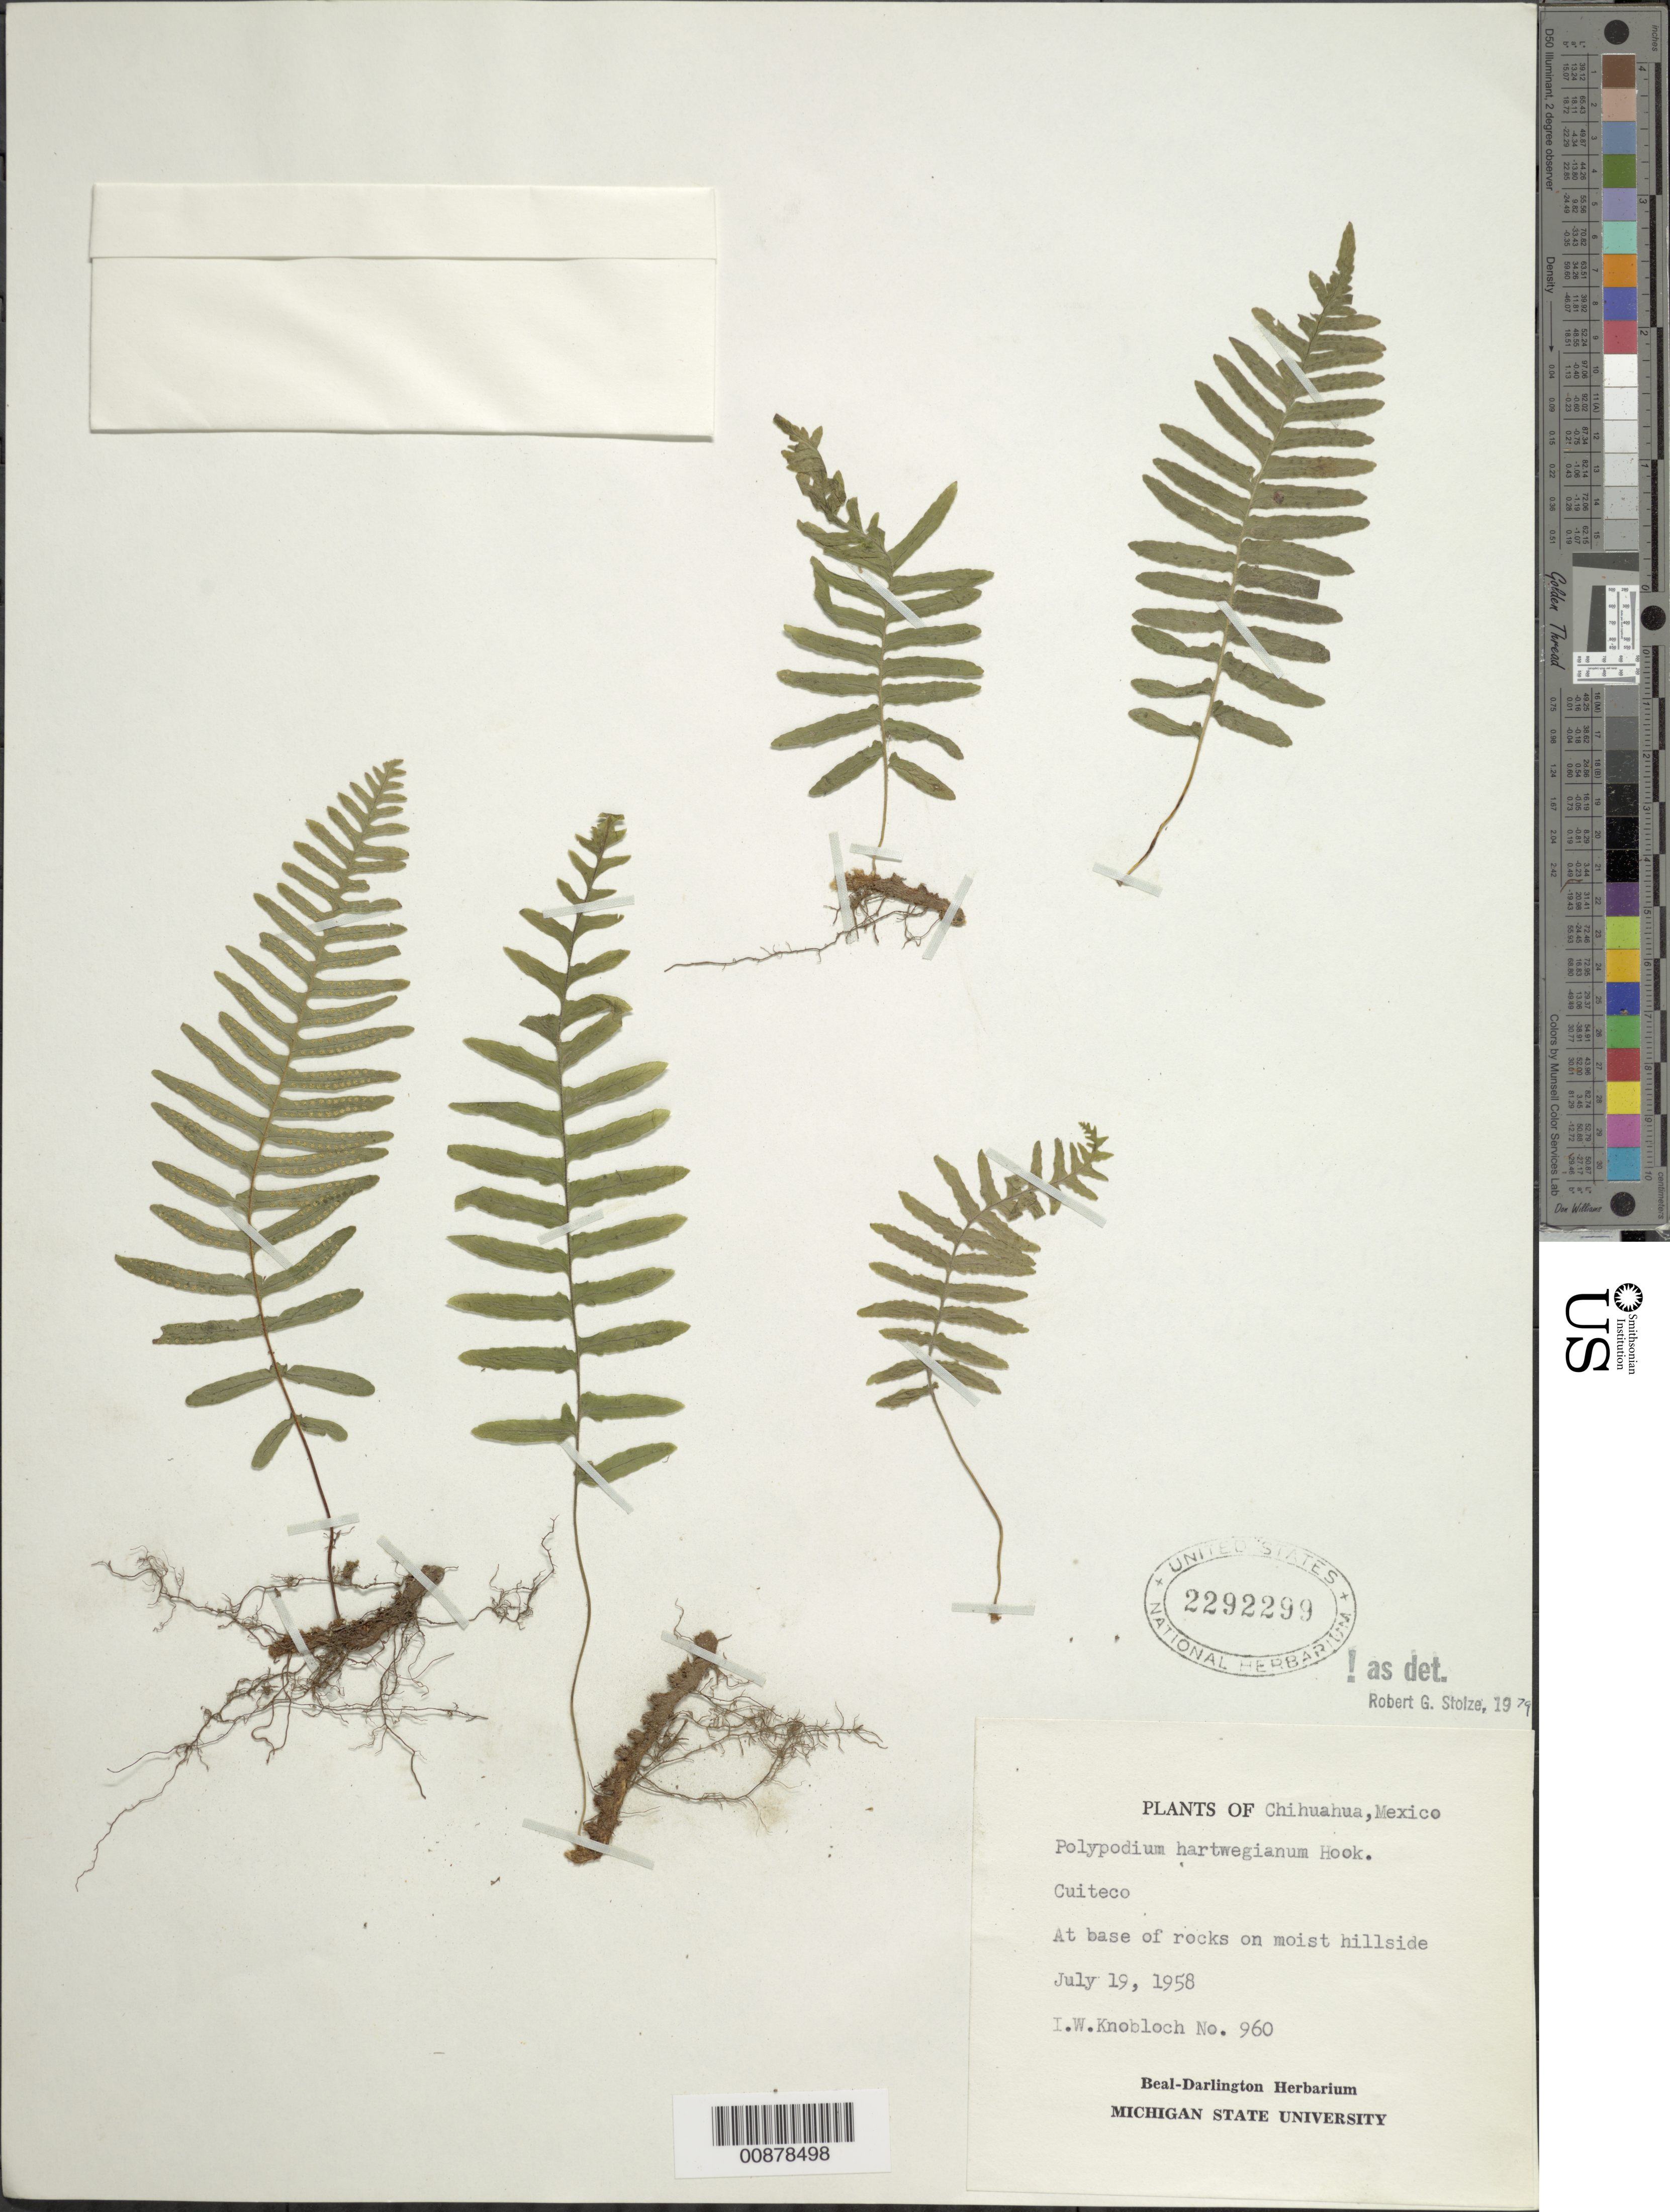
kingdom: Plantae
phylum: Tracheophyta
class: Polypodiopsida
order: Polypodiales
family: Polypodiaceae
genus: Polypodium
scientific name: Polypodium hartwegianum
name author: Hook.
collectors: I. W. Knobloch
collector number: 960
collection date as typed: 19 Jul 1958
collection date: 1958-07-19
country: Mexico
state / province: Chihuahua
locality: Cuiteco, Chihuahua.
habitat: At base of rocks on moist hillside.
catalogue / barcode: US 2292299